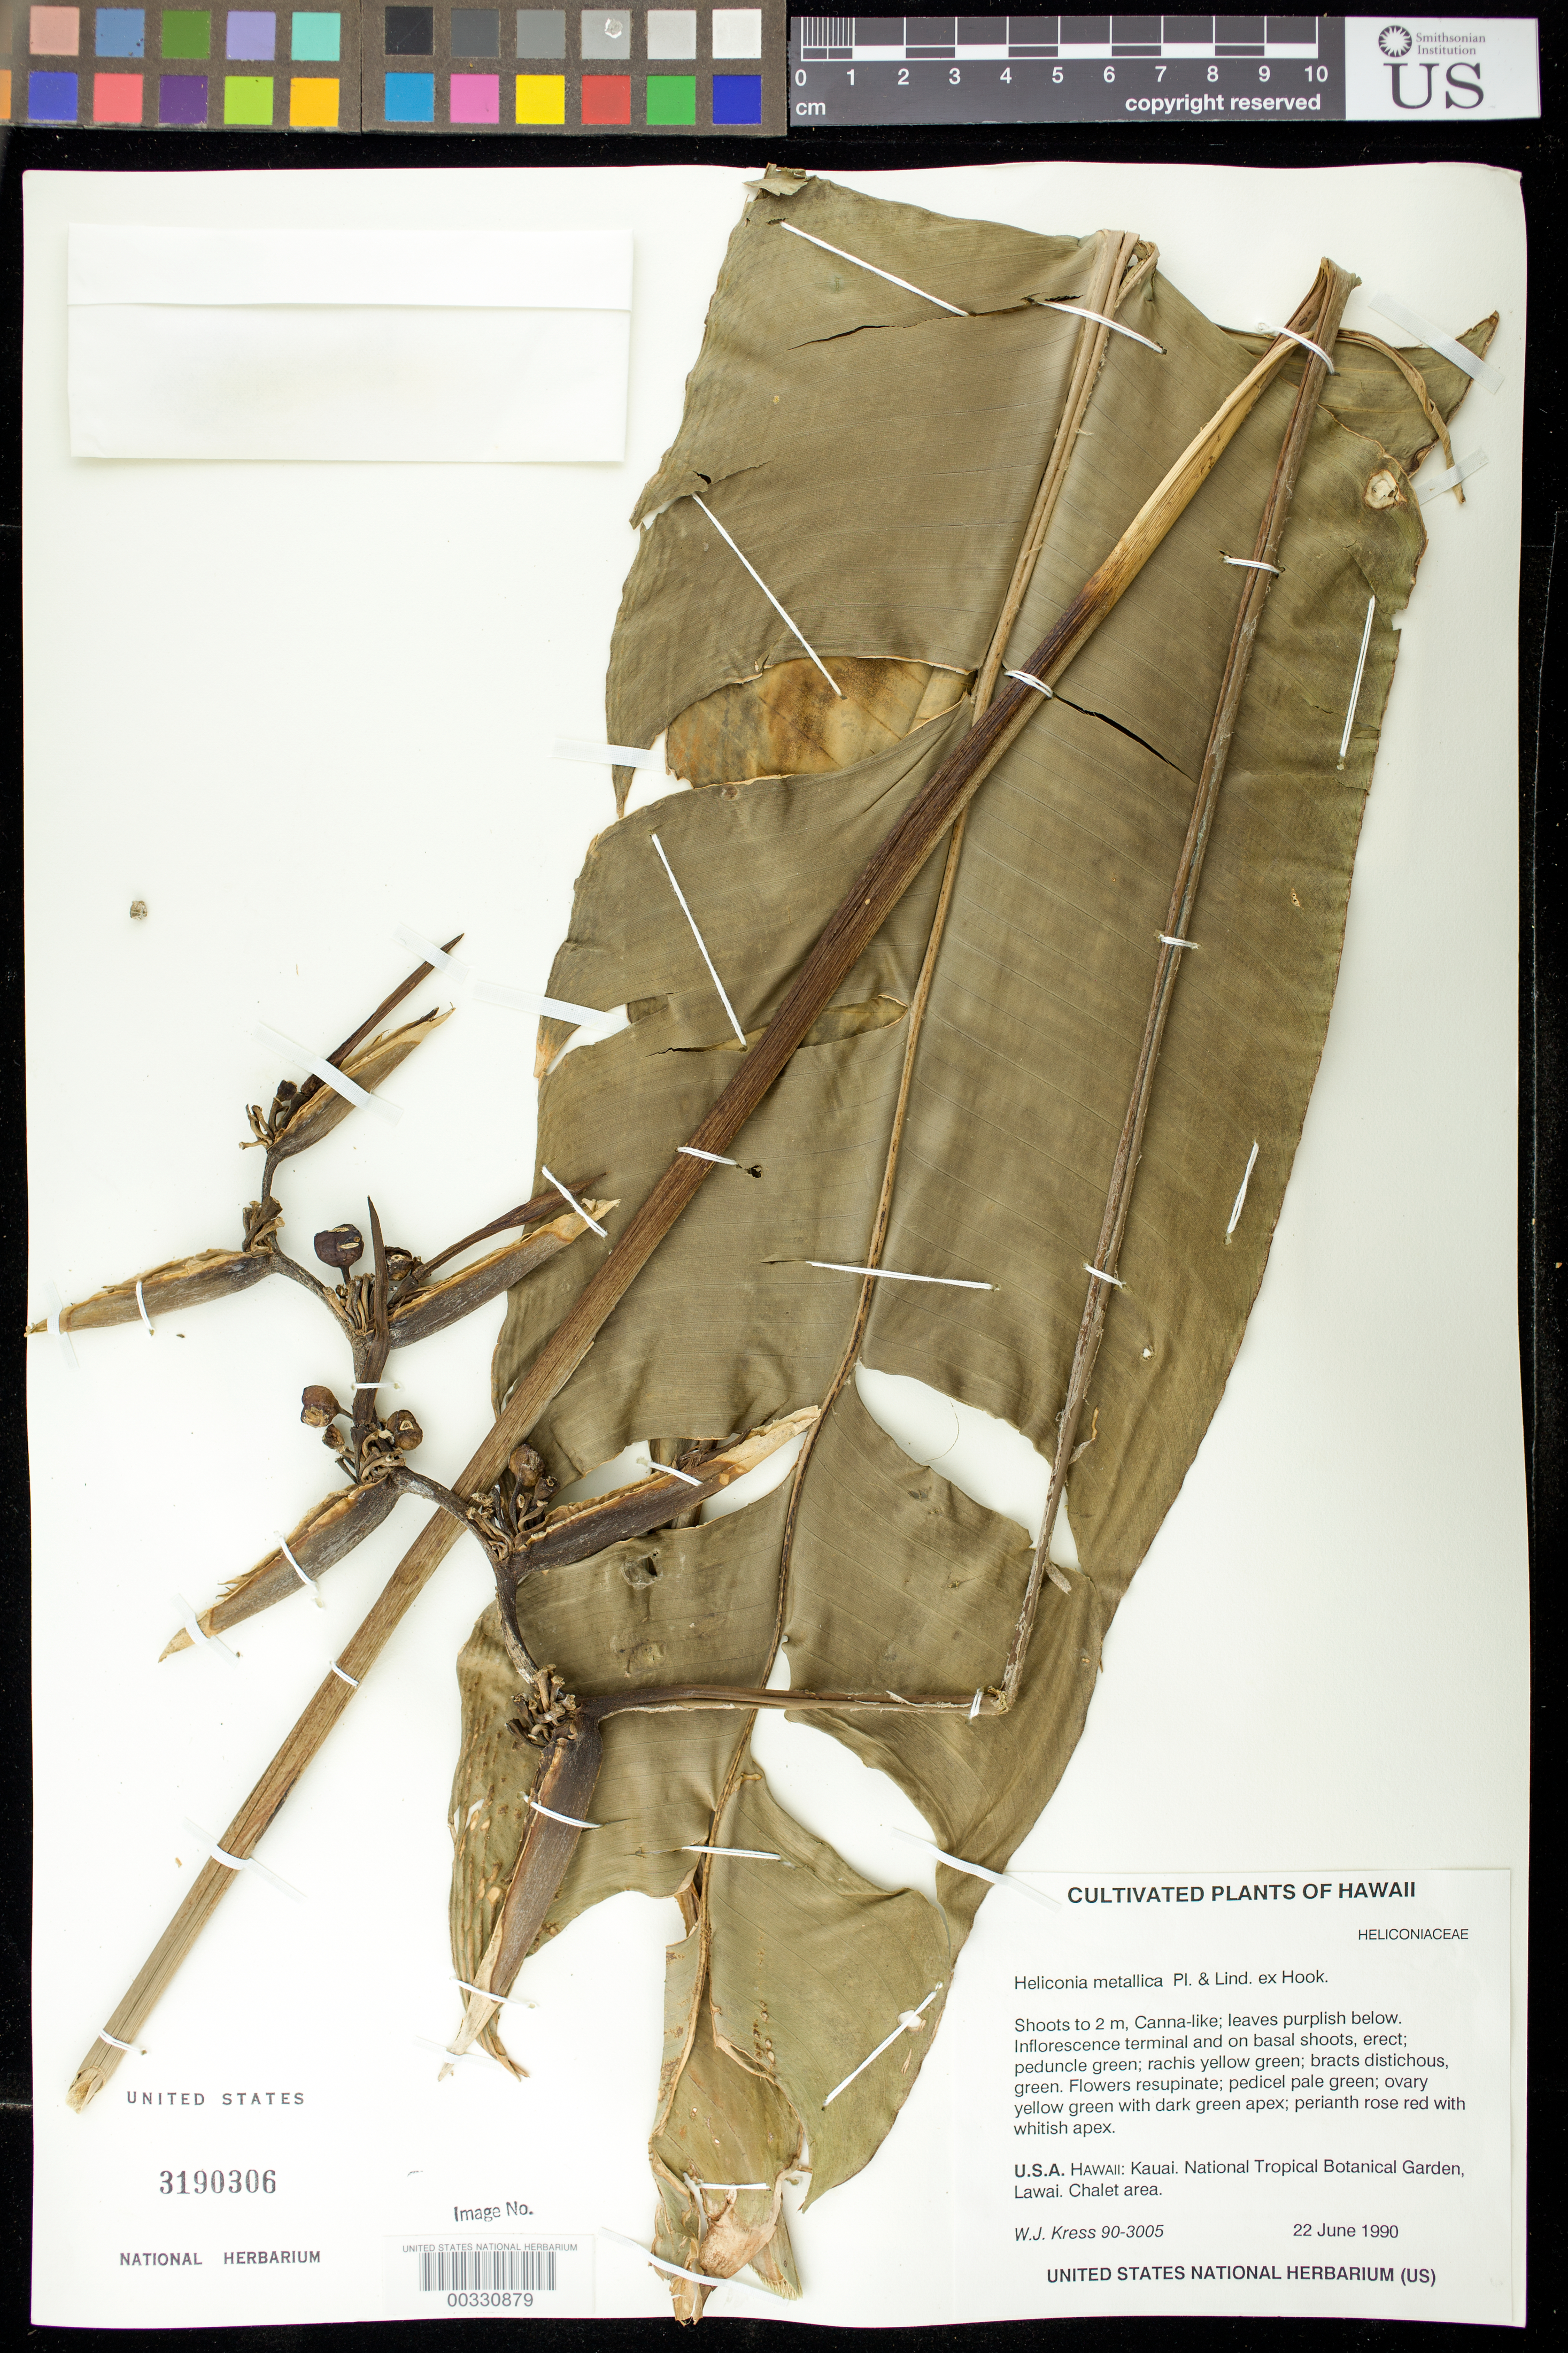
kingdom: Plantae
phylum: Tracheophyta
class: Liliopsida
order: Zingiberales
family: Heliconiaceae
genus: Heliconia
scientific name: Heliconia metallica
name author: Planch. & Linden ex Hook.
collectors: W. J. Kress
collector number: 90-3005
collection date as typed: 22 Jun 1990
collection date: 1990-06-22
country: United States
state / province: Florida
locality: Southern Florida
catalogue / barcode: US 3190306